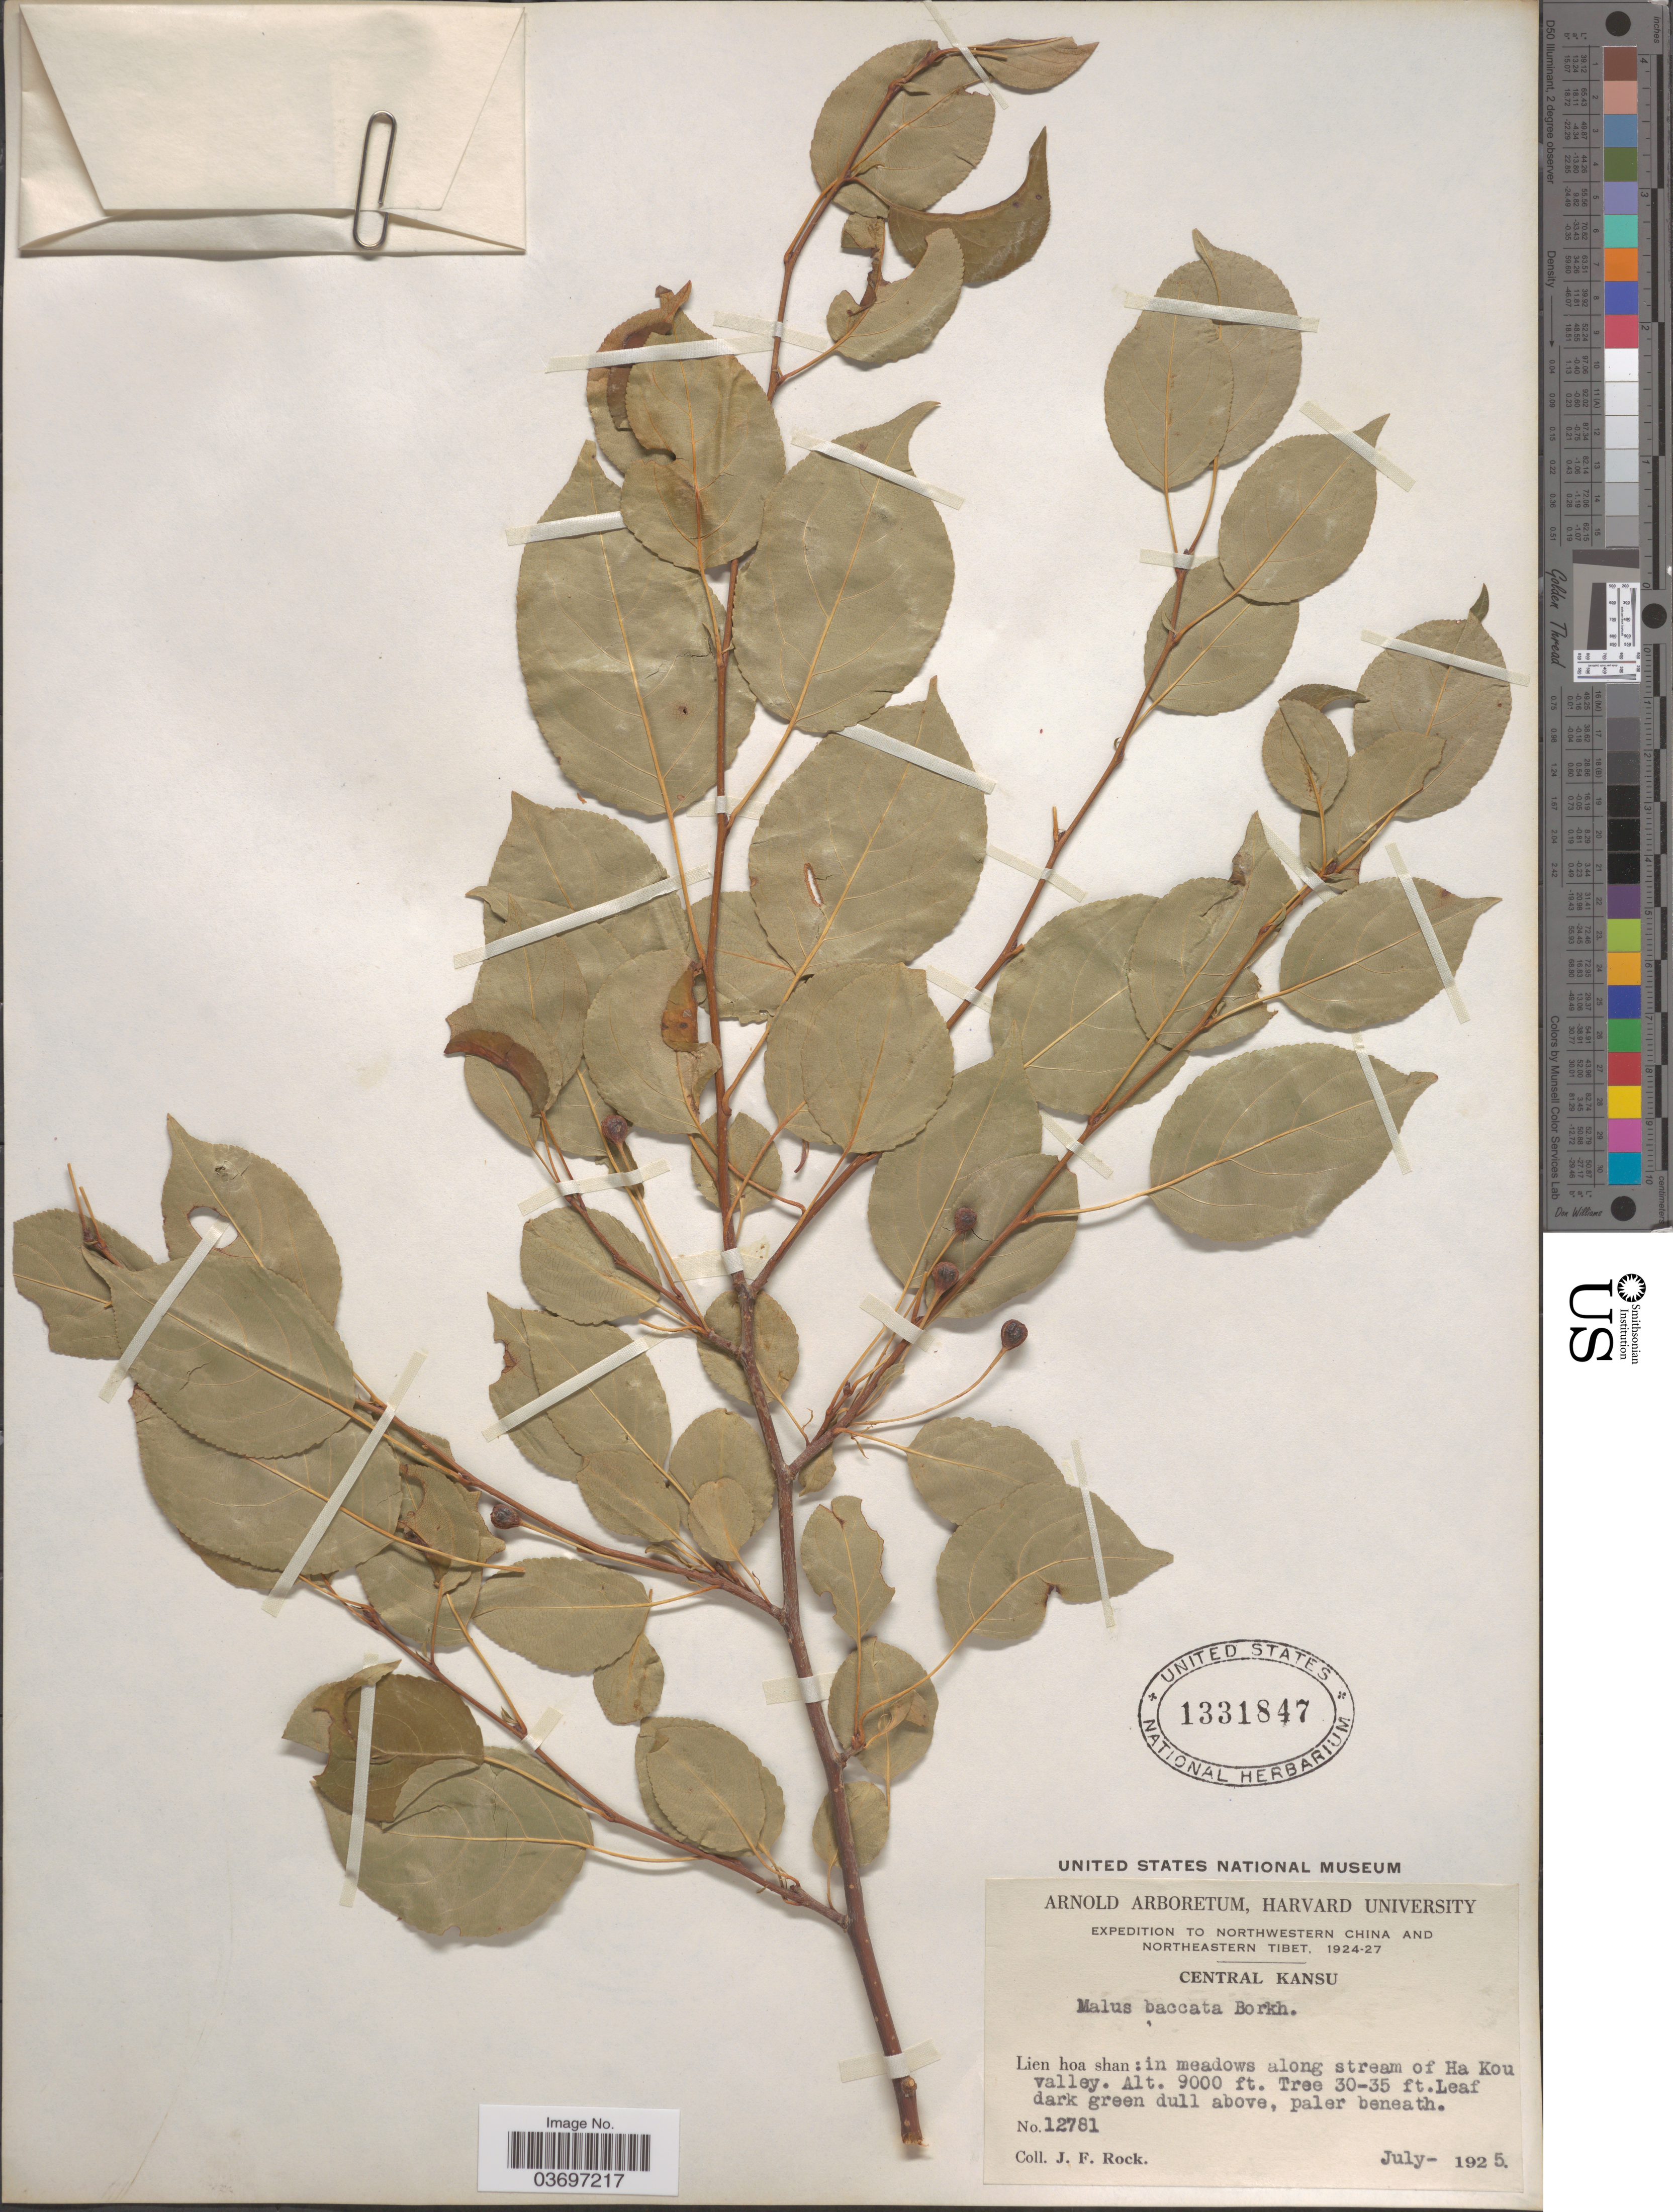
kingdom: Plantae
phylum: Tracheophyta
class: Magnoliopsida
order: Rosales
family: Rosaceae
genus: Malus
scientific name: Malus baccata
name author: (L.) Borkh.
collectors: J. Rock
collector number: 12781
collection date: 1925-07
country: China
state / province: Gansu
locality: Central Kansu. Lien hoa shan: in meadows along stream of Ha Kou valley.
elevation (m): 2743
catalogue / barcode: US 1331847